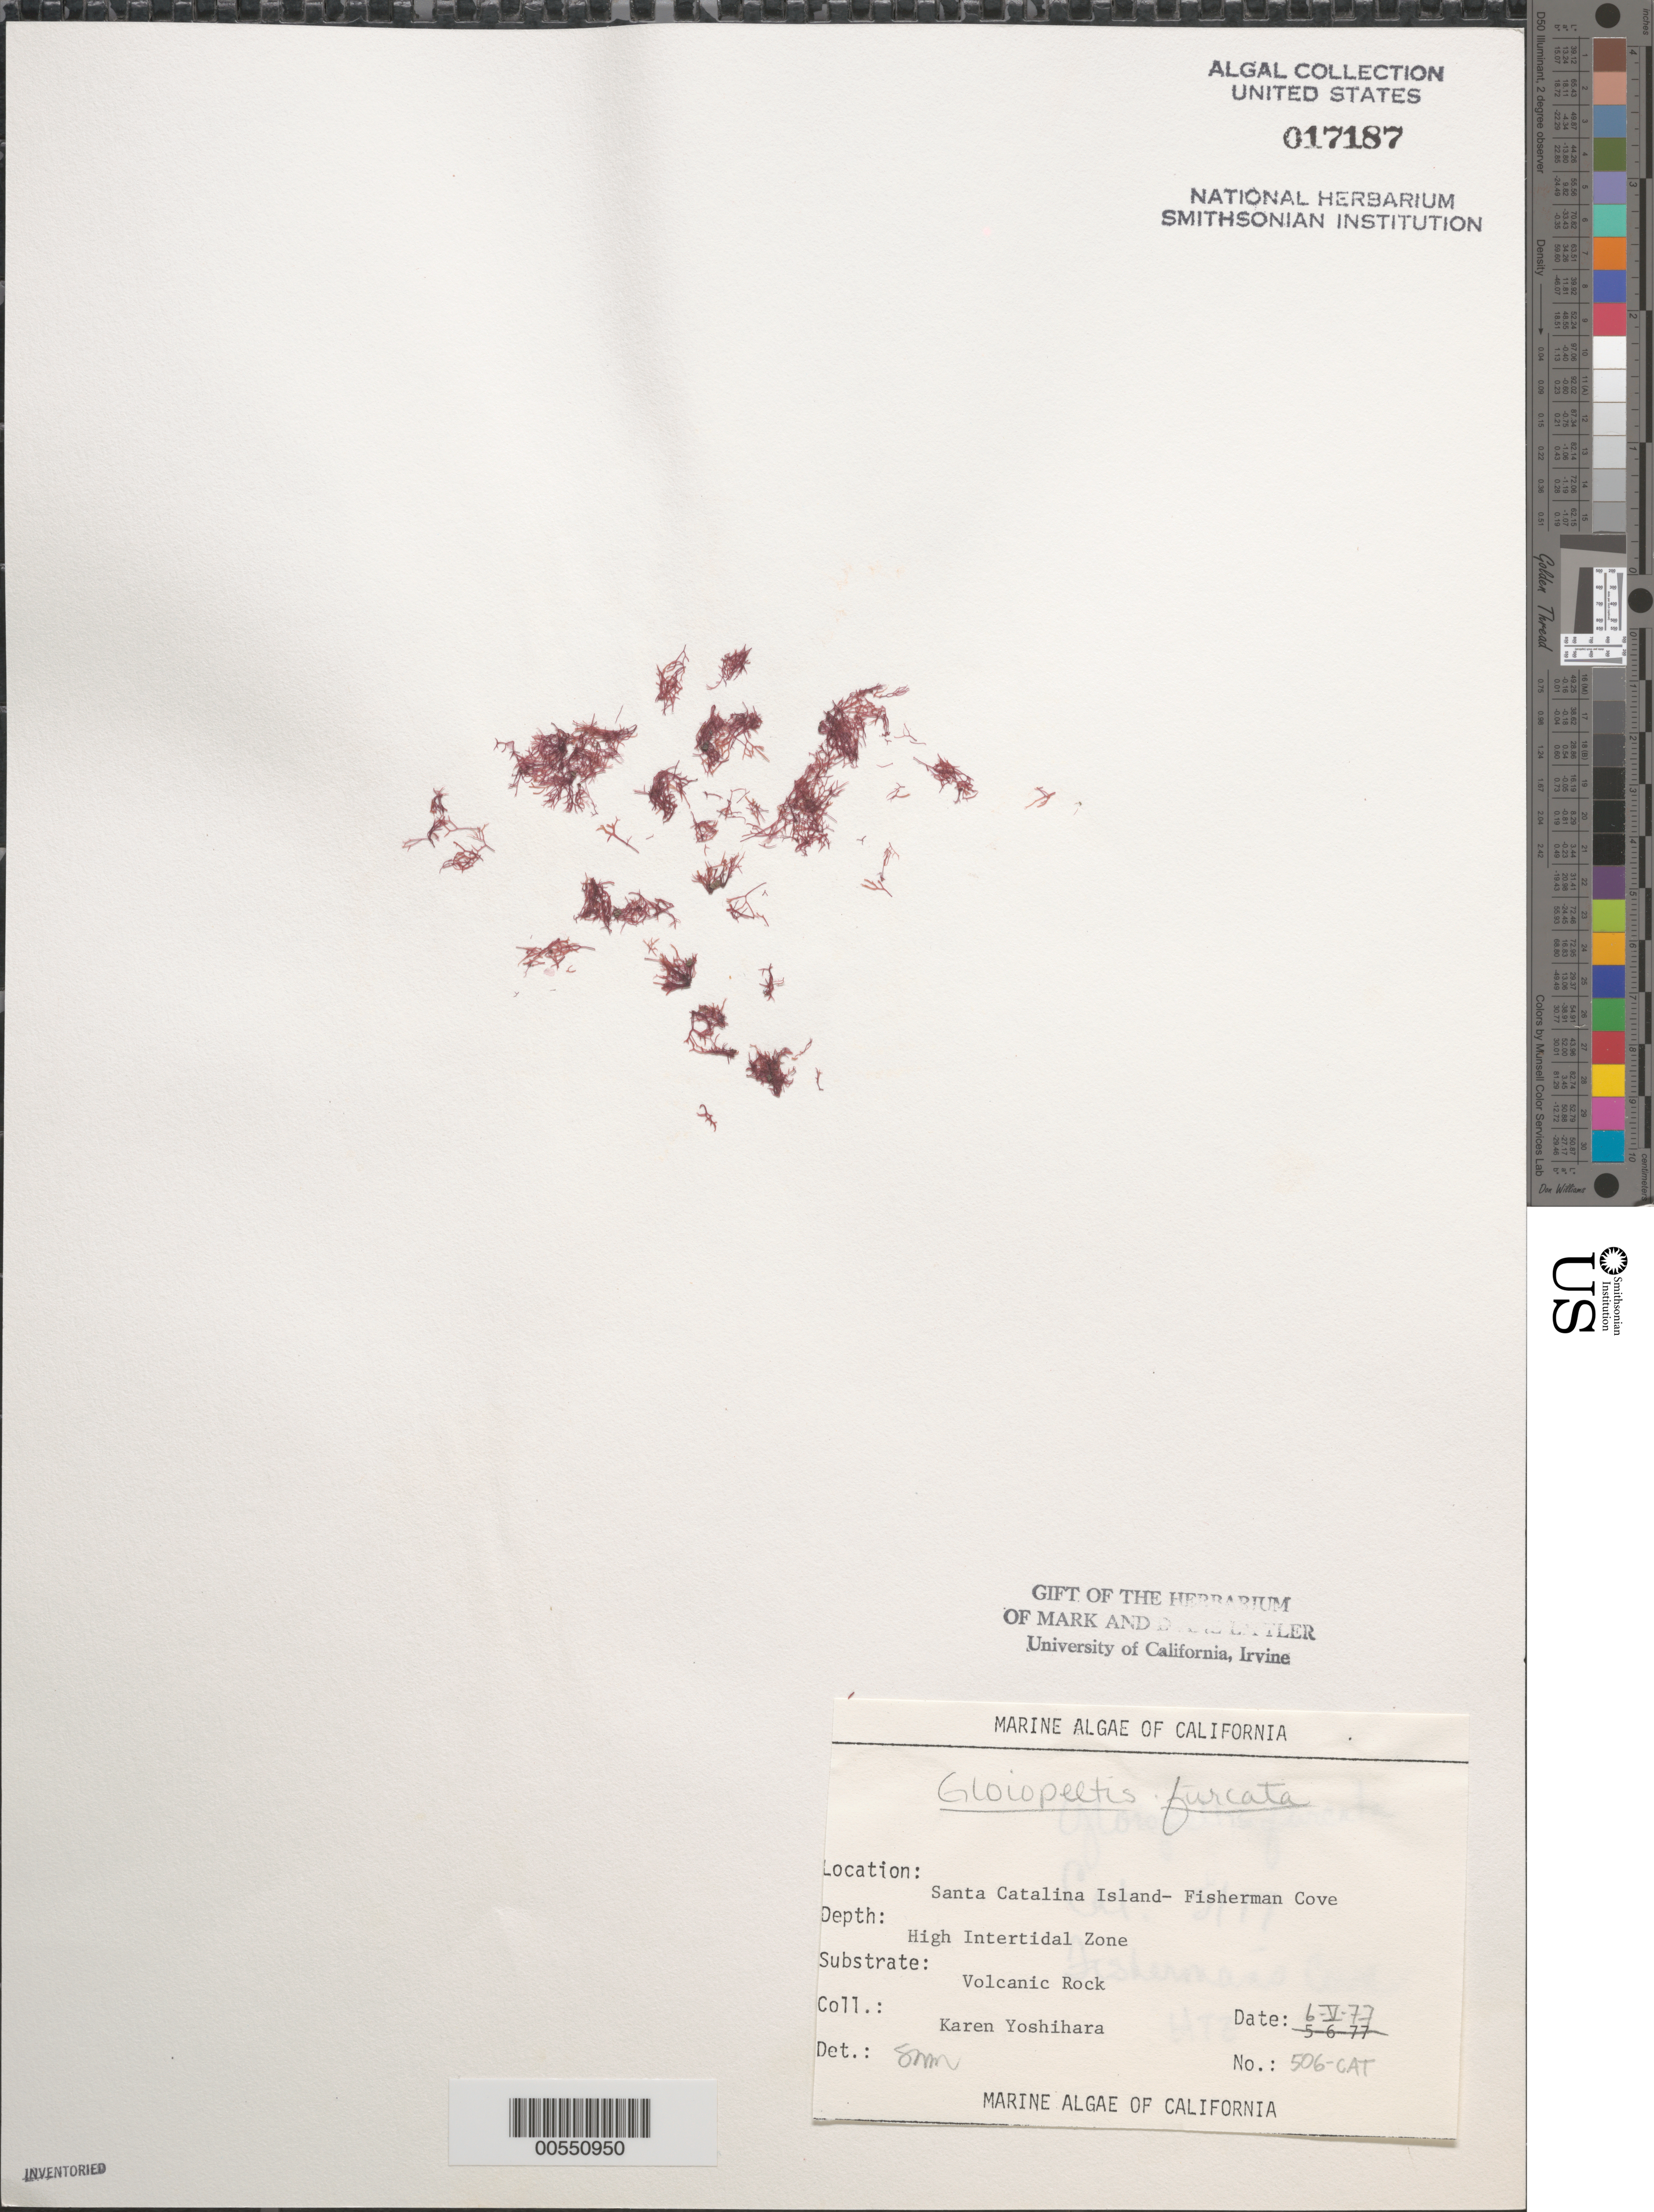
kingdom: Plantae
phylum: Rhodophyta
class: Florideophyceae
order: Gigartinales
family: Endocladiaceae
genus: Gloiopeltis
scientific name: Gloiopeltis furcata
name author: (Postels & Rupr.) J. Agardh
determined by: Murray, S. N.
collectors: K. Yoshihara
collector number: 506-cat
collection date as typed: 06 May 1977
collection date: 1977-05-06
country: United States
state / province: California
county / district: Los Angeles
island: Santa Catalina Island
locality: Fishermen Cove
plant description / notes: BLM-SOCALBIGHT Rocky Intertidal Survey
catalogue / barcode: US 17187